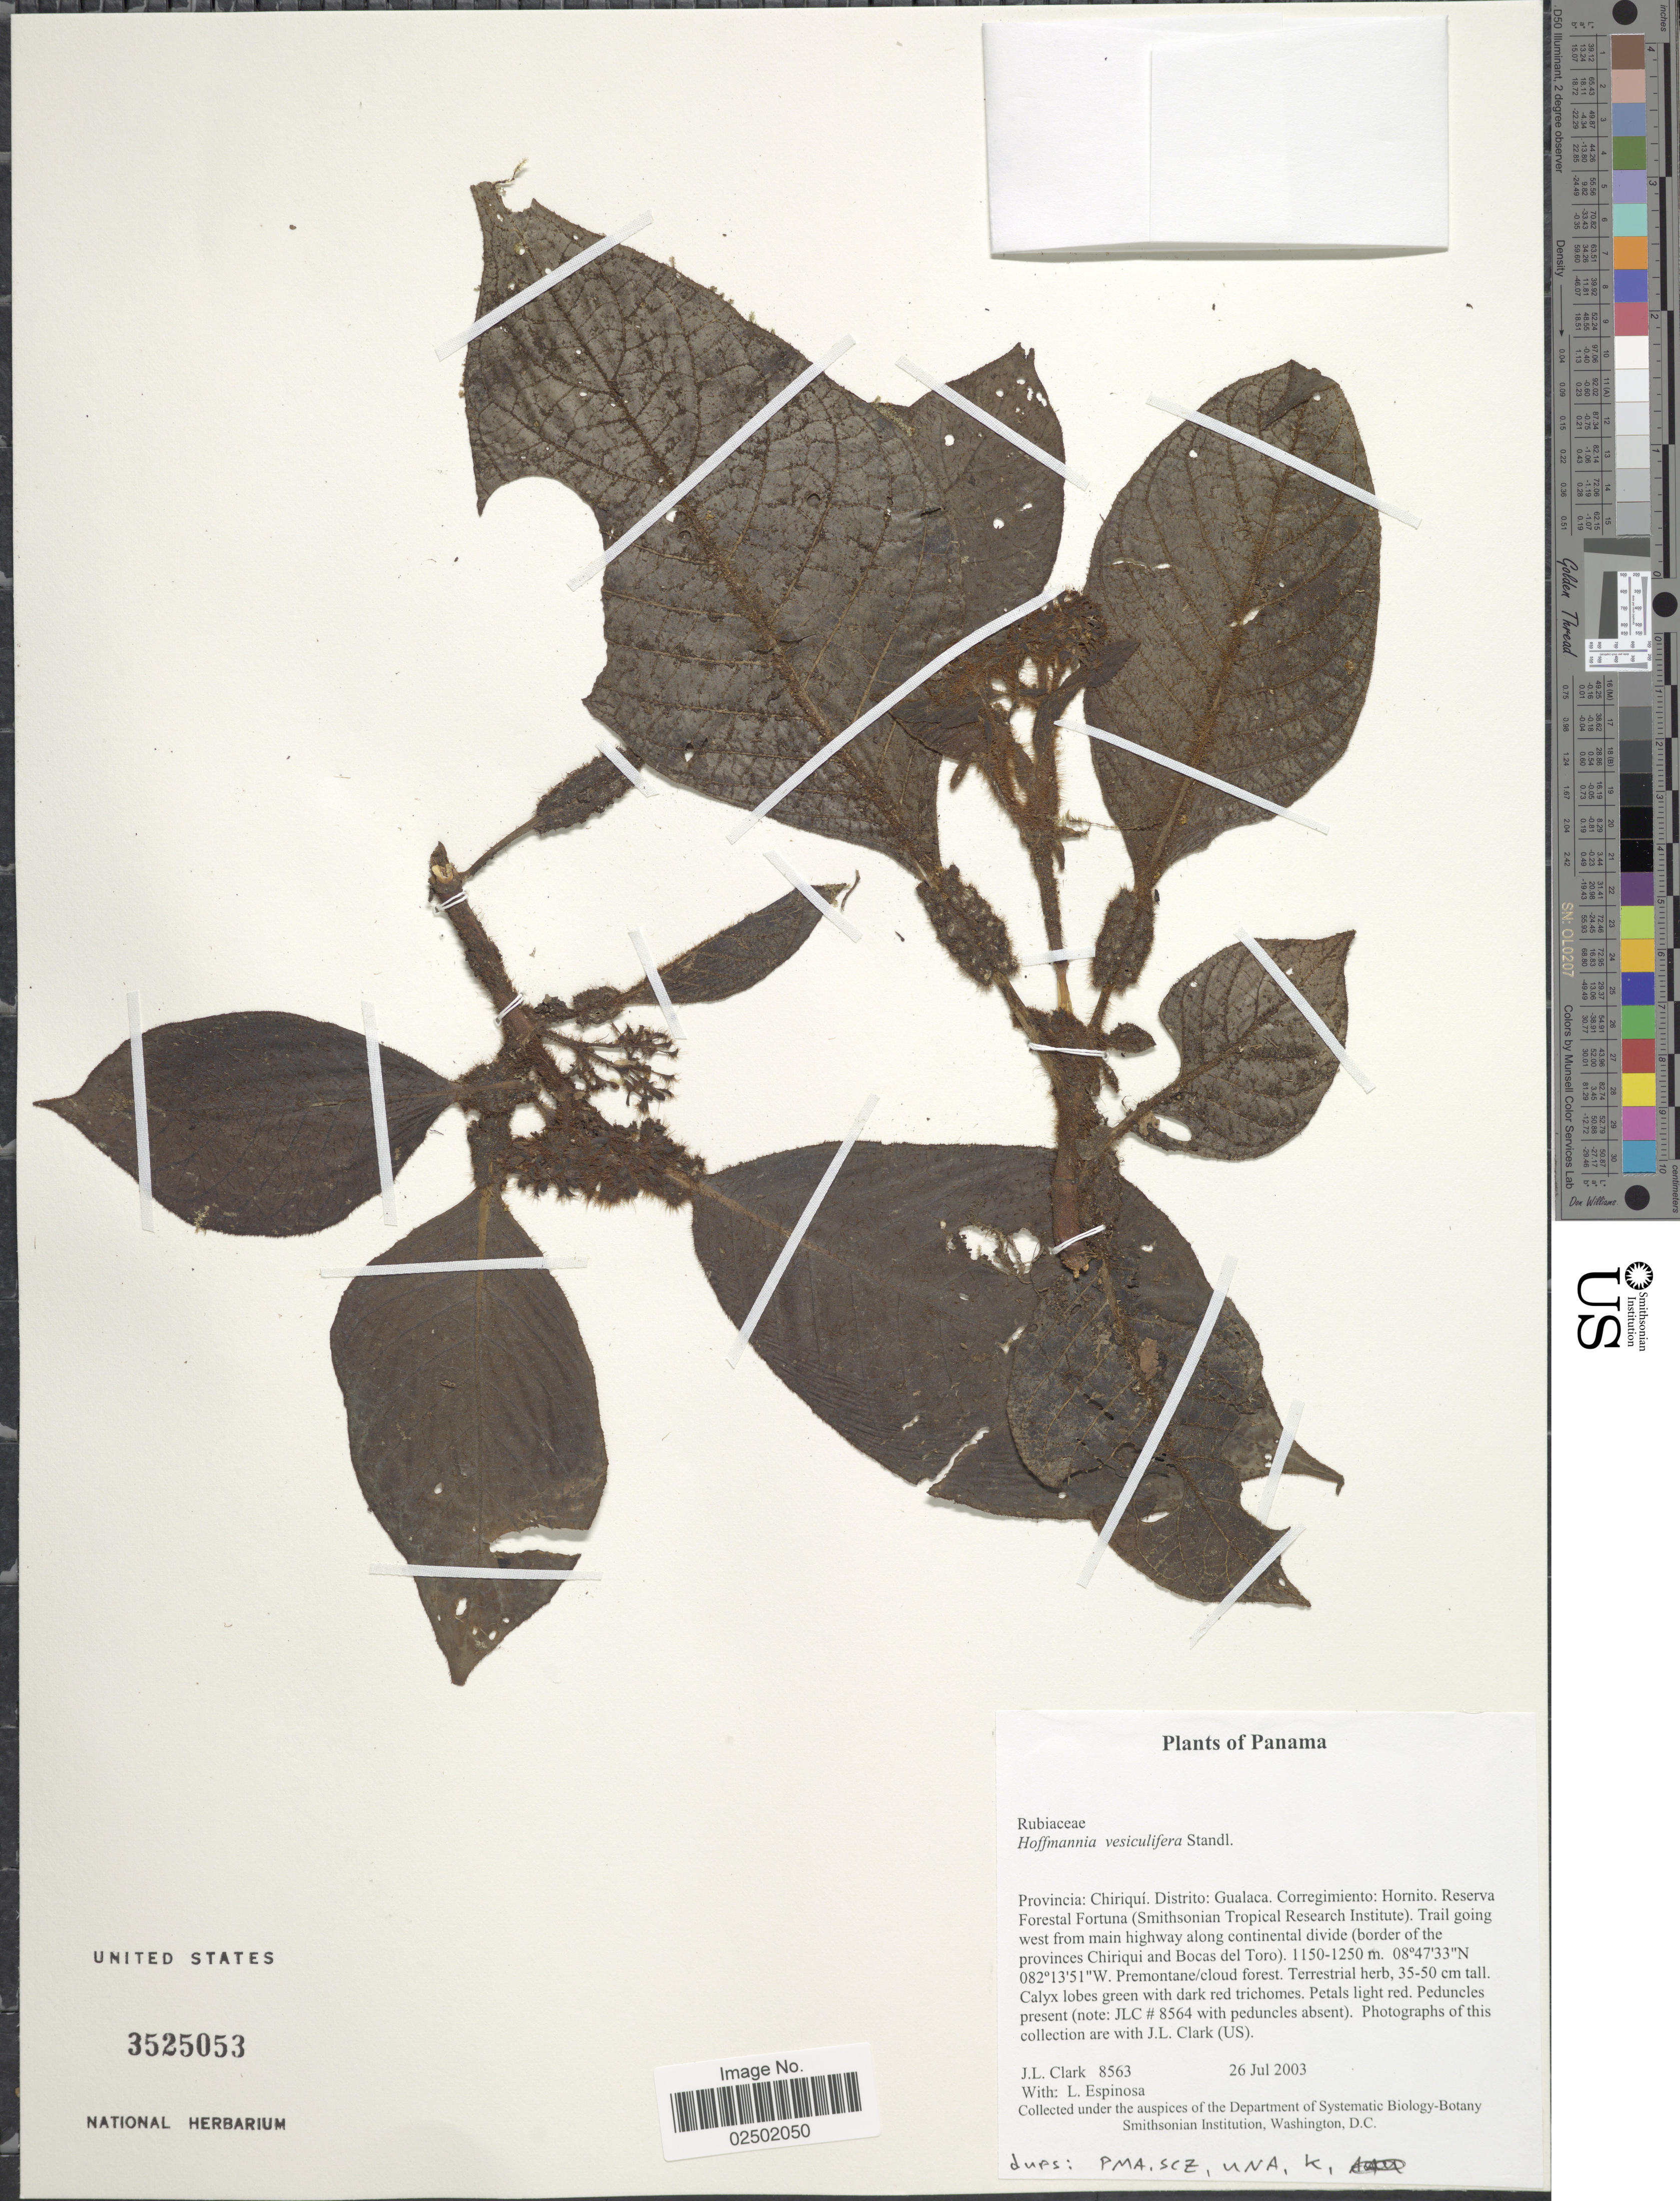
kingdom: Plantae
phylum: Tracheophyta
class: Magnoliopsida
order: Gentianales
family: Rubiaceae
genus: Hoffmannia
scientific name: Hoffmannia vesiculifera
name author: Standl.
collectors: J. L. Clark & L. Espinosa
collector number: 8563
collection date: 2003-07-26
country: Panama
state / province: Chiriqui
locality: Provincia: Chiriqui. Distrito: Gualaca. Corregiemiento: Hornito. Reserva Forestal Fortuna (Smithsonian Tropical Research Institute). Trail going west from main highway along continental divide (border of the provinces Chiriqui and Bocas del Toro)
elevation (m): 1150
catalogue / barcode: US 3525053